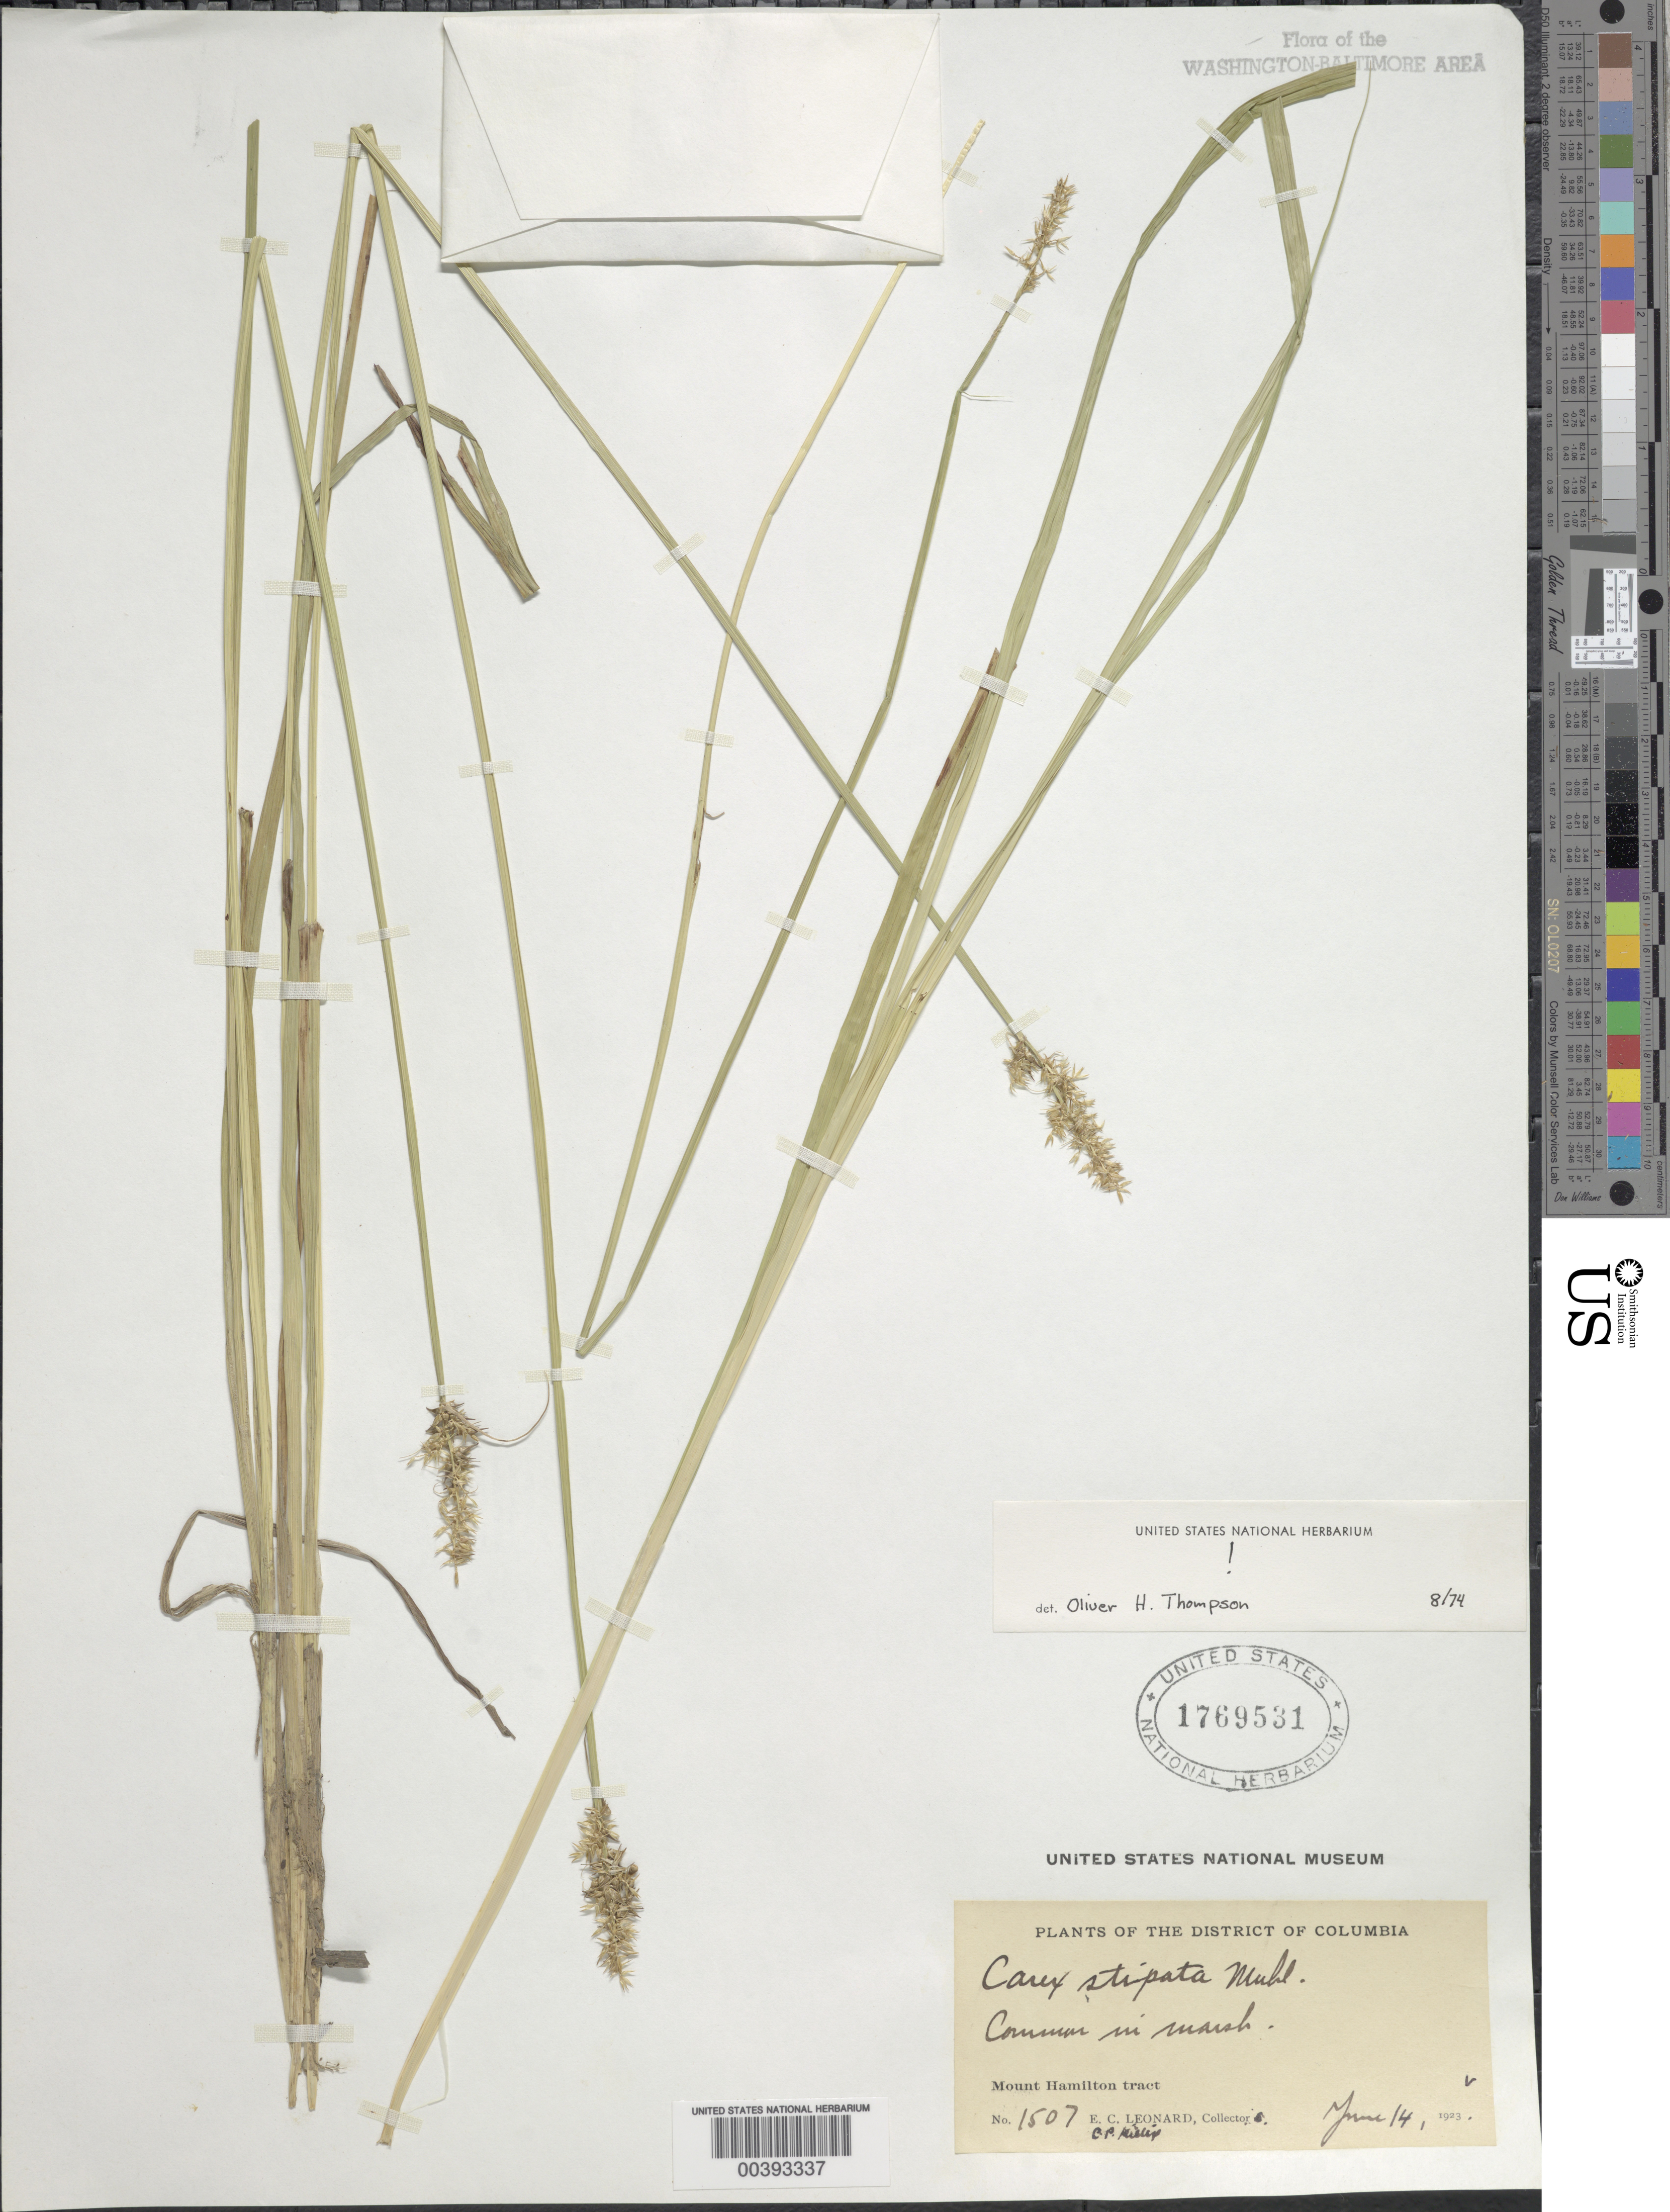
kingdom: Plantae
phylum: Tracheophyta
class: Liliopsida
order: Poales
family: Cyperaceae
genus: Carex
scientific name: Carex stipata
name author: Muhl. ex Willd.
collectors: E. C. Leonard & E. P. Killip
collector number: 1507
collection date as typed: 14 Jun 1923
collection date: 1923-06-14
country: United States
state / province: District of Columbia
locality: Mount Hamilton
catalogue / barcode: US 1769531